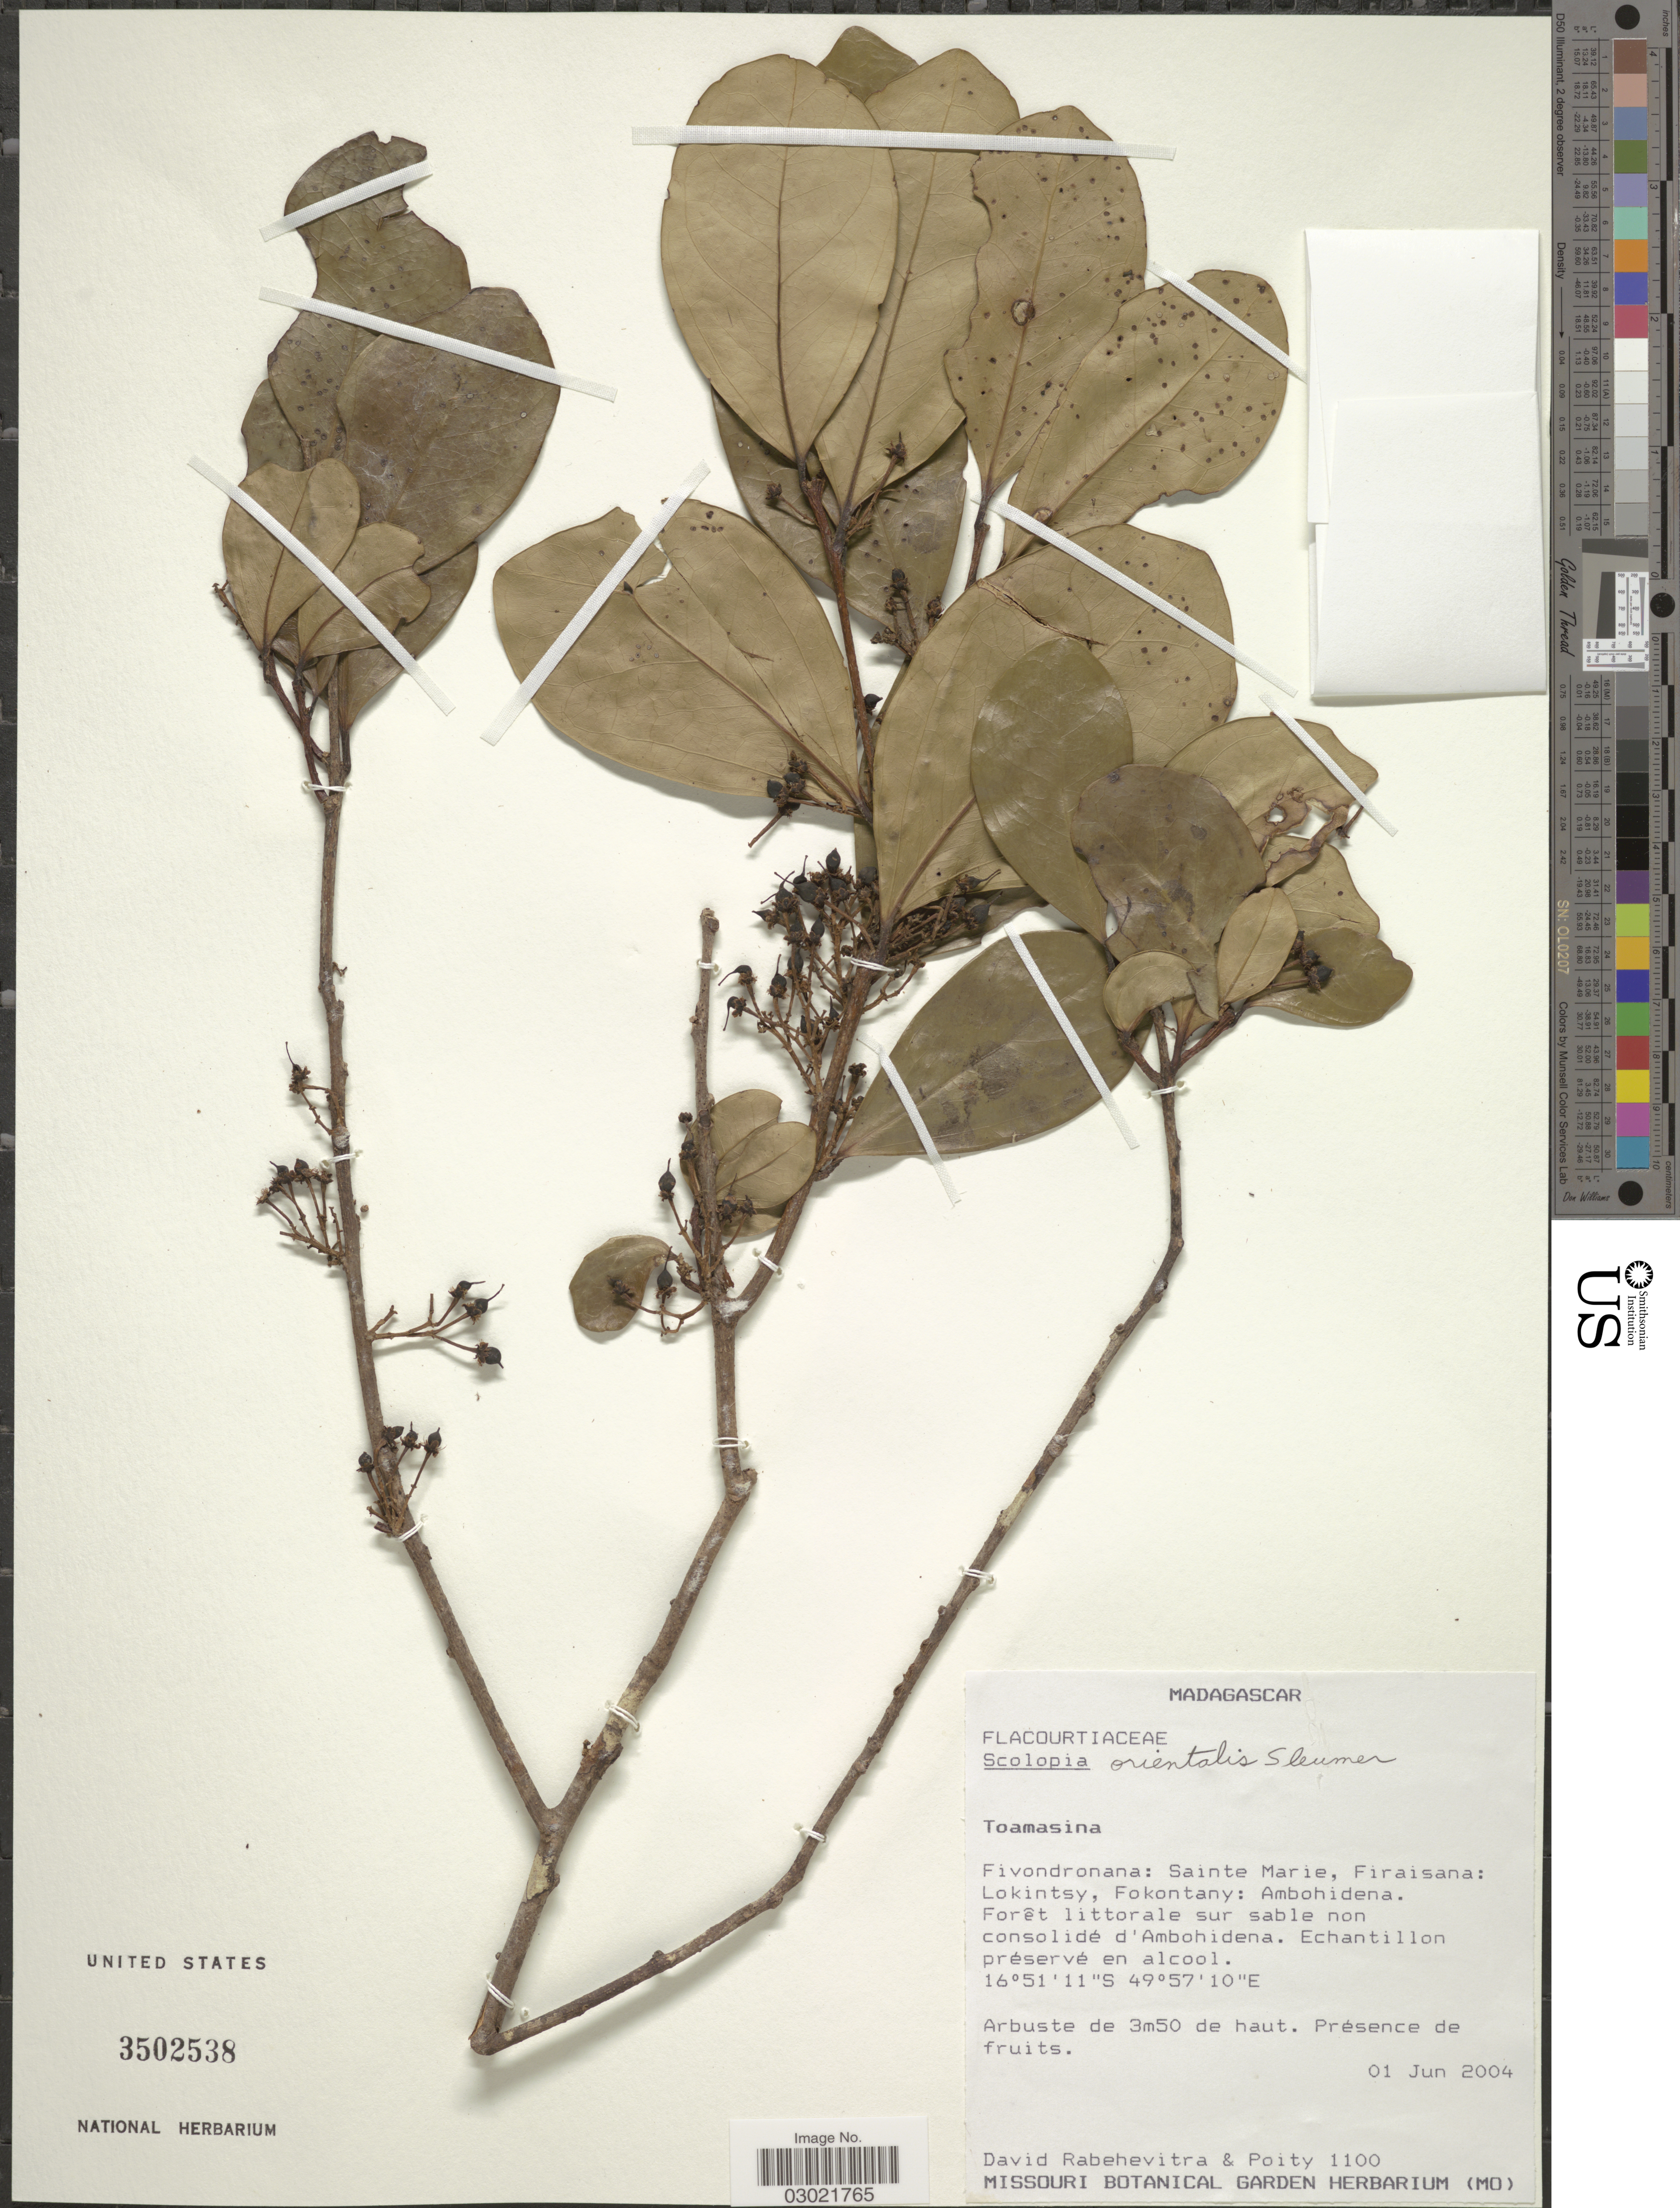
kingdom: Plantae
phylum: Tracheophyta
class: Magnoliopsida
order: Malpighiales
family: Salicaceae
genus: Scolopia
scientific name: Scolopia orientalis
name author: Sleumer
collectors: D. Rabehevitra & -. Poity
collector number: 1100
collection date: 2004-06-01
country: Madagascar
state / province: Analanjirofo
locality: Fivondronana: Sainte Marie, Firaisana: Lokintsy, Fokontany: Ambohidena. Forêt littorale sur sable non consolidé d'Ambohidena.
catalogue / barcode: US 3502538